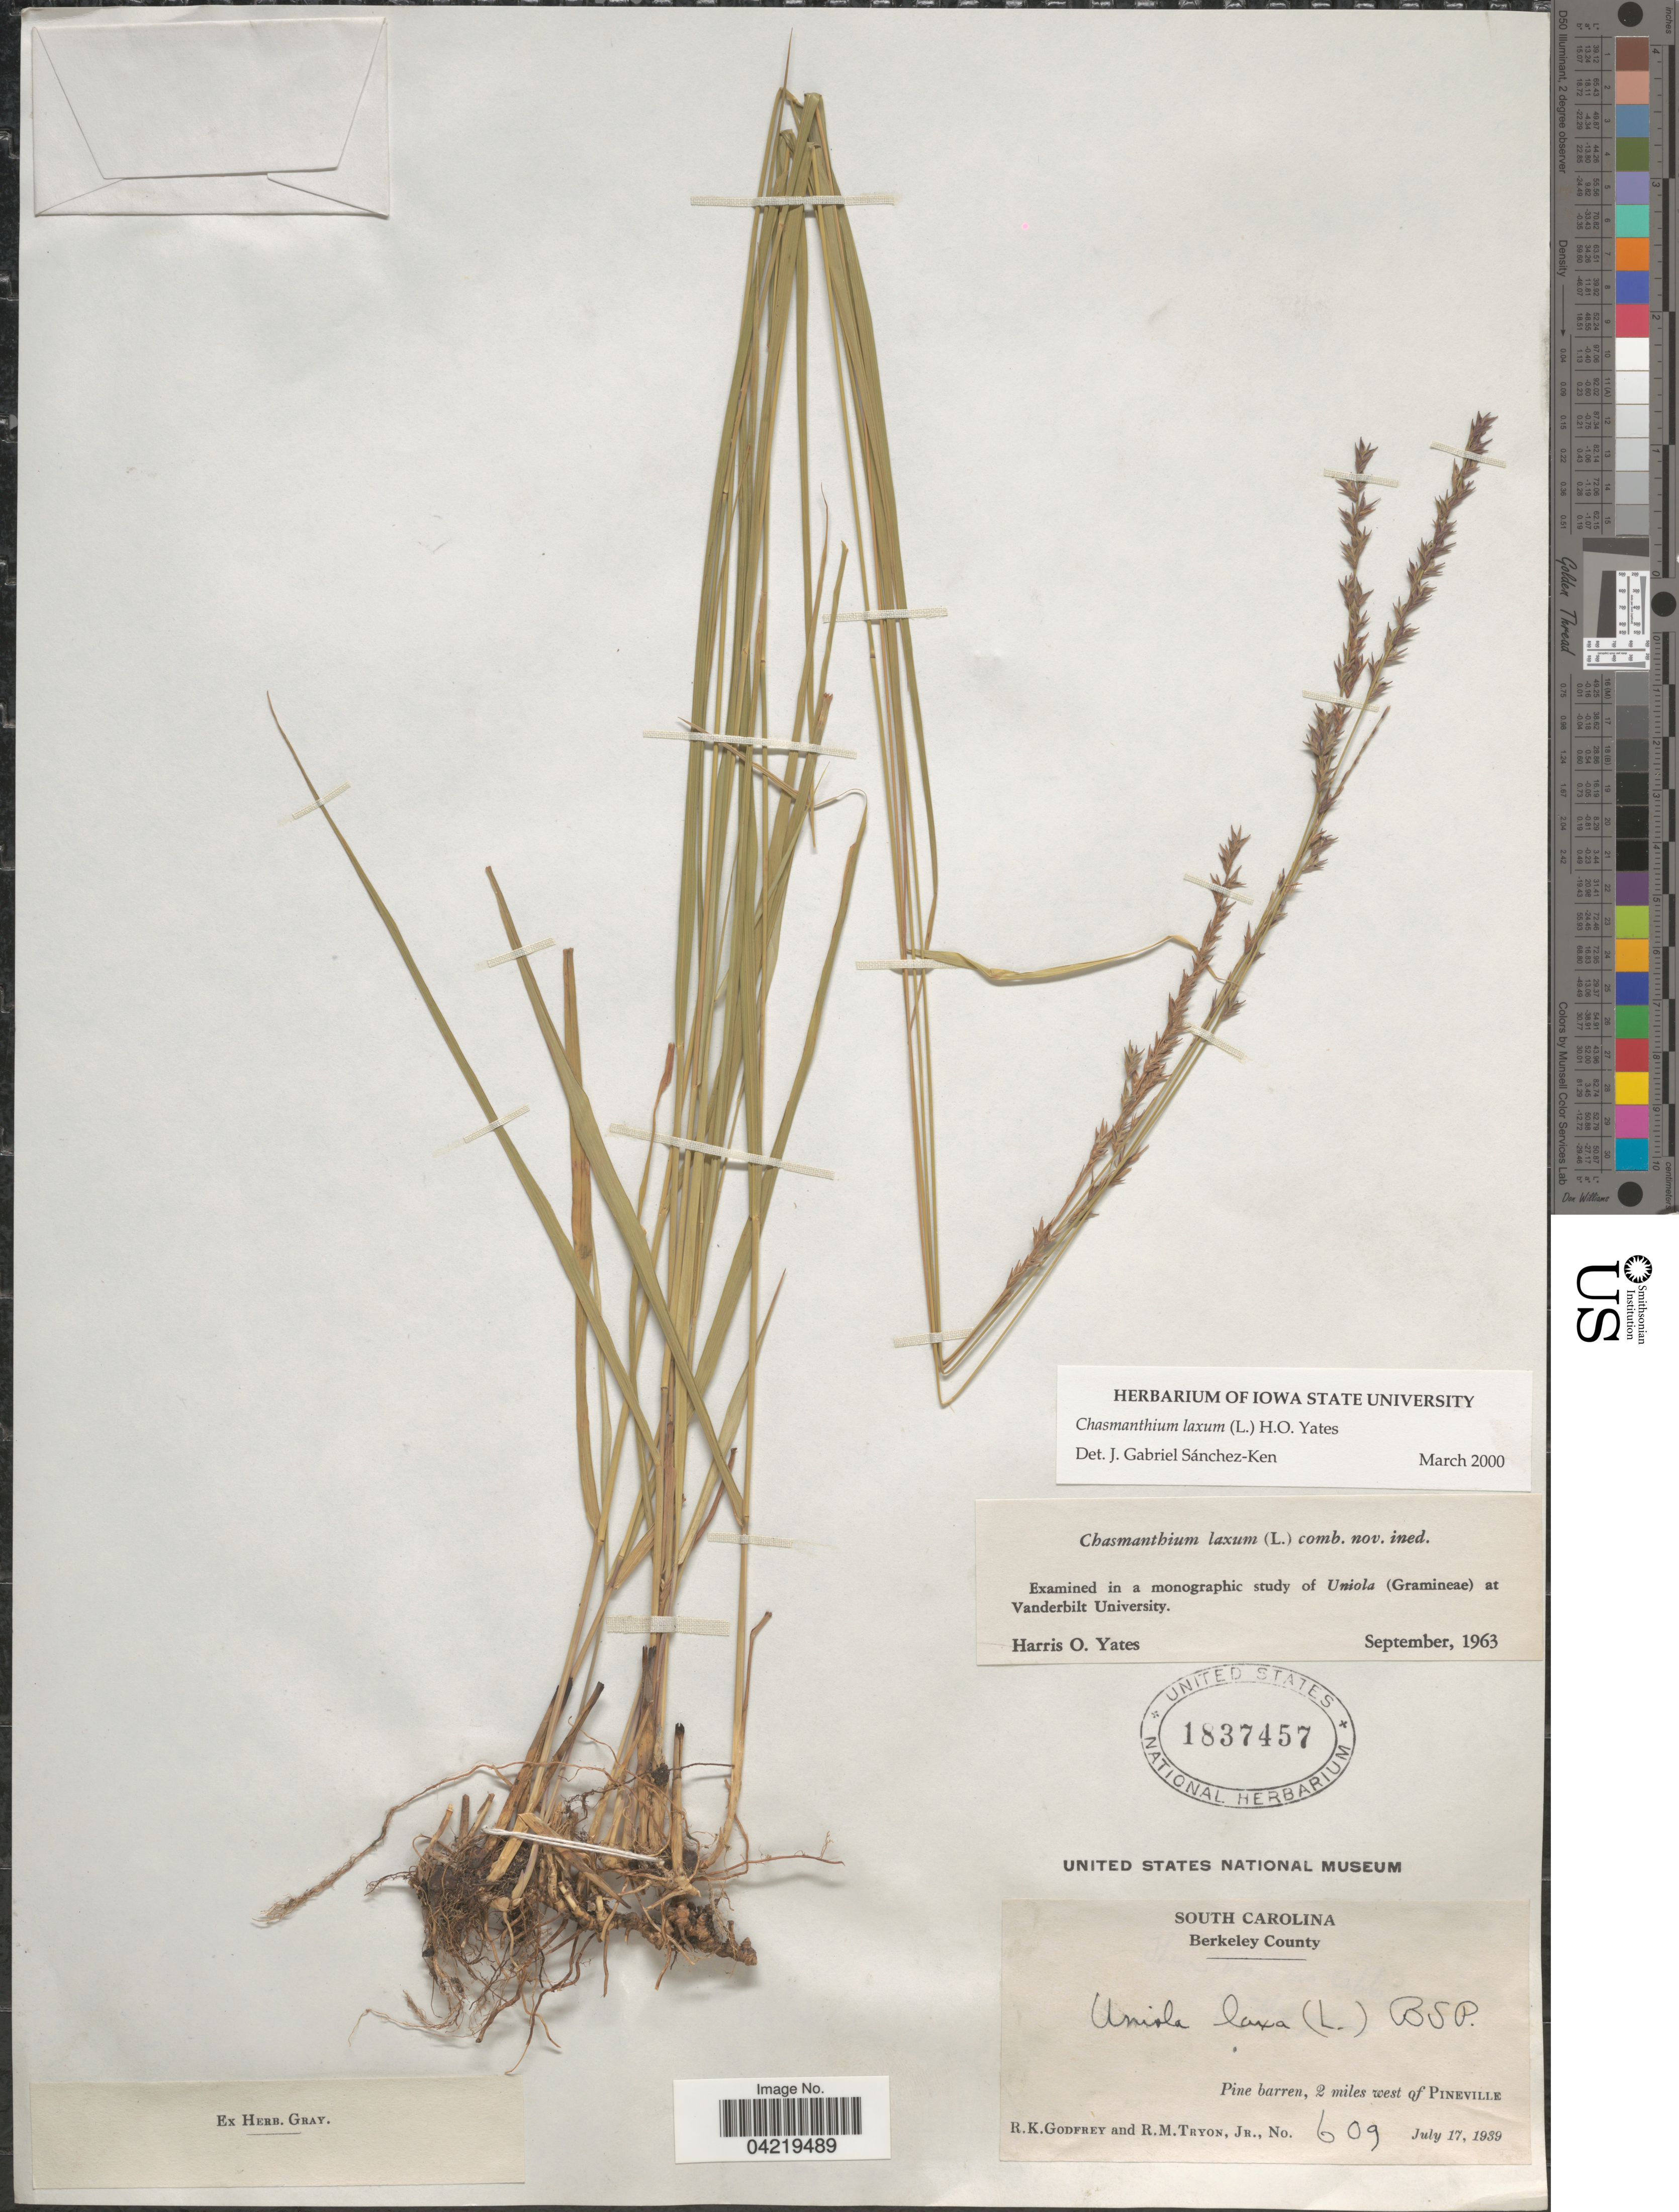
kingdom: Plantae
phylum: Tracheophyta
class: Liliopsida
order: Poales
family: Poaceae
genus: Chasmanthium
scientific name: Chasmanthium laxum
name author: (L.) H.O. Yates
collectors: R. K. Godfrey & R. Tryon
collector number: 609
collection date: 1939-07-17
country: United States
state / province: South Carolina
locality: Berkeley County. Pine barren, 2 miles west of Pineville.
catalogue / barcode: US 1837457